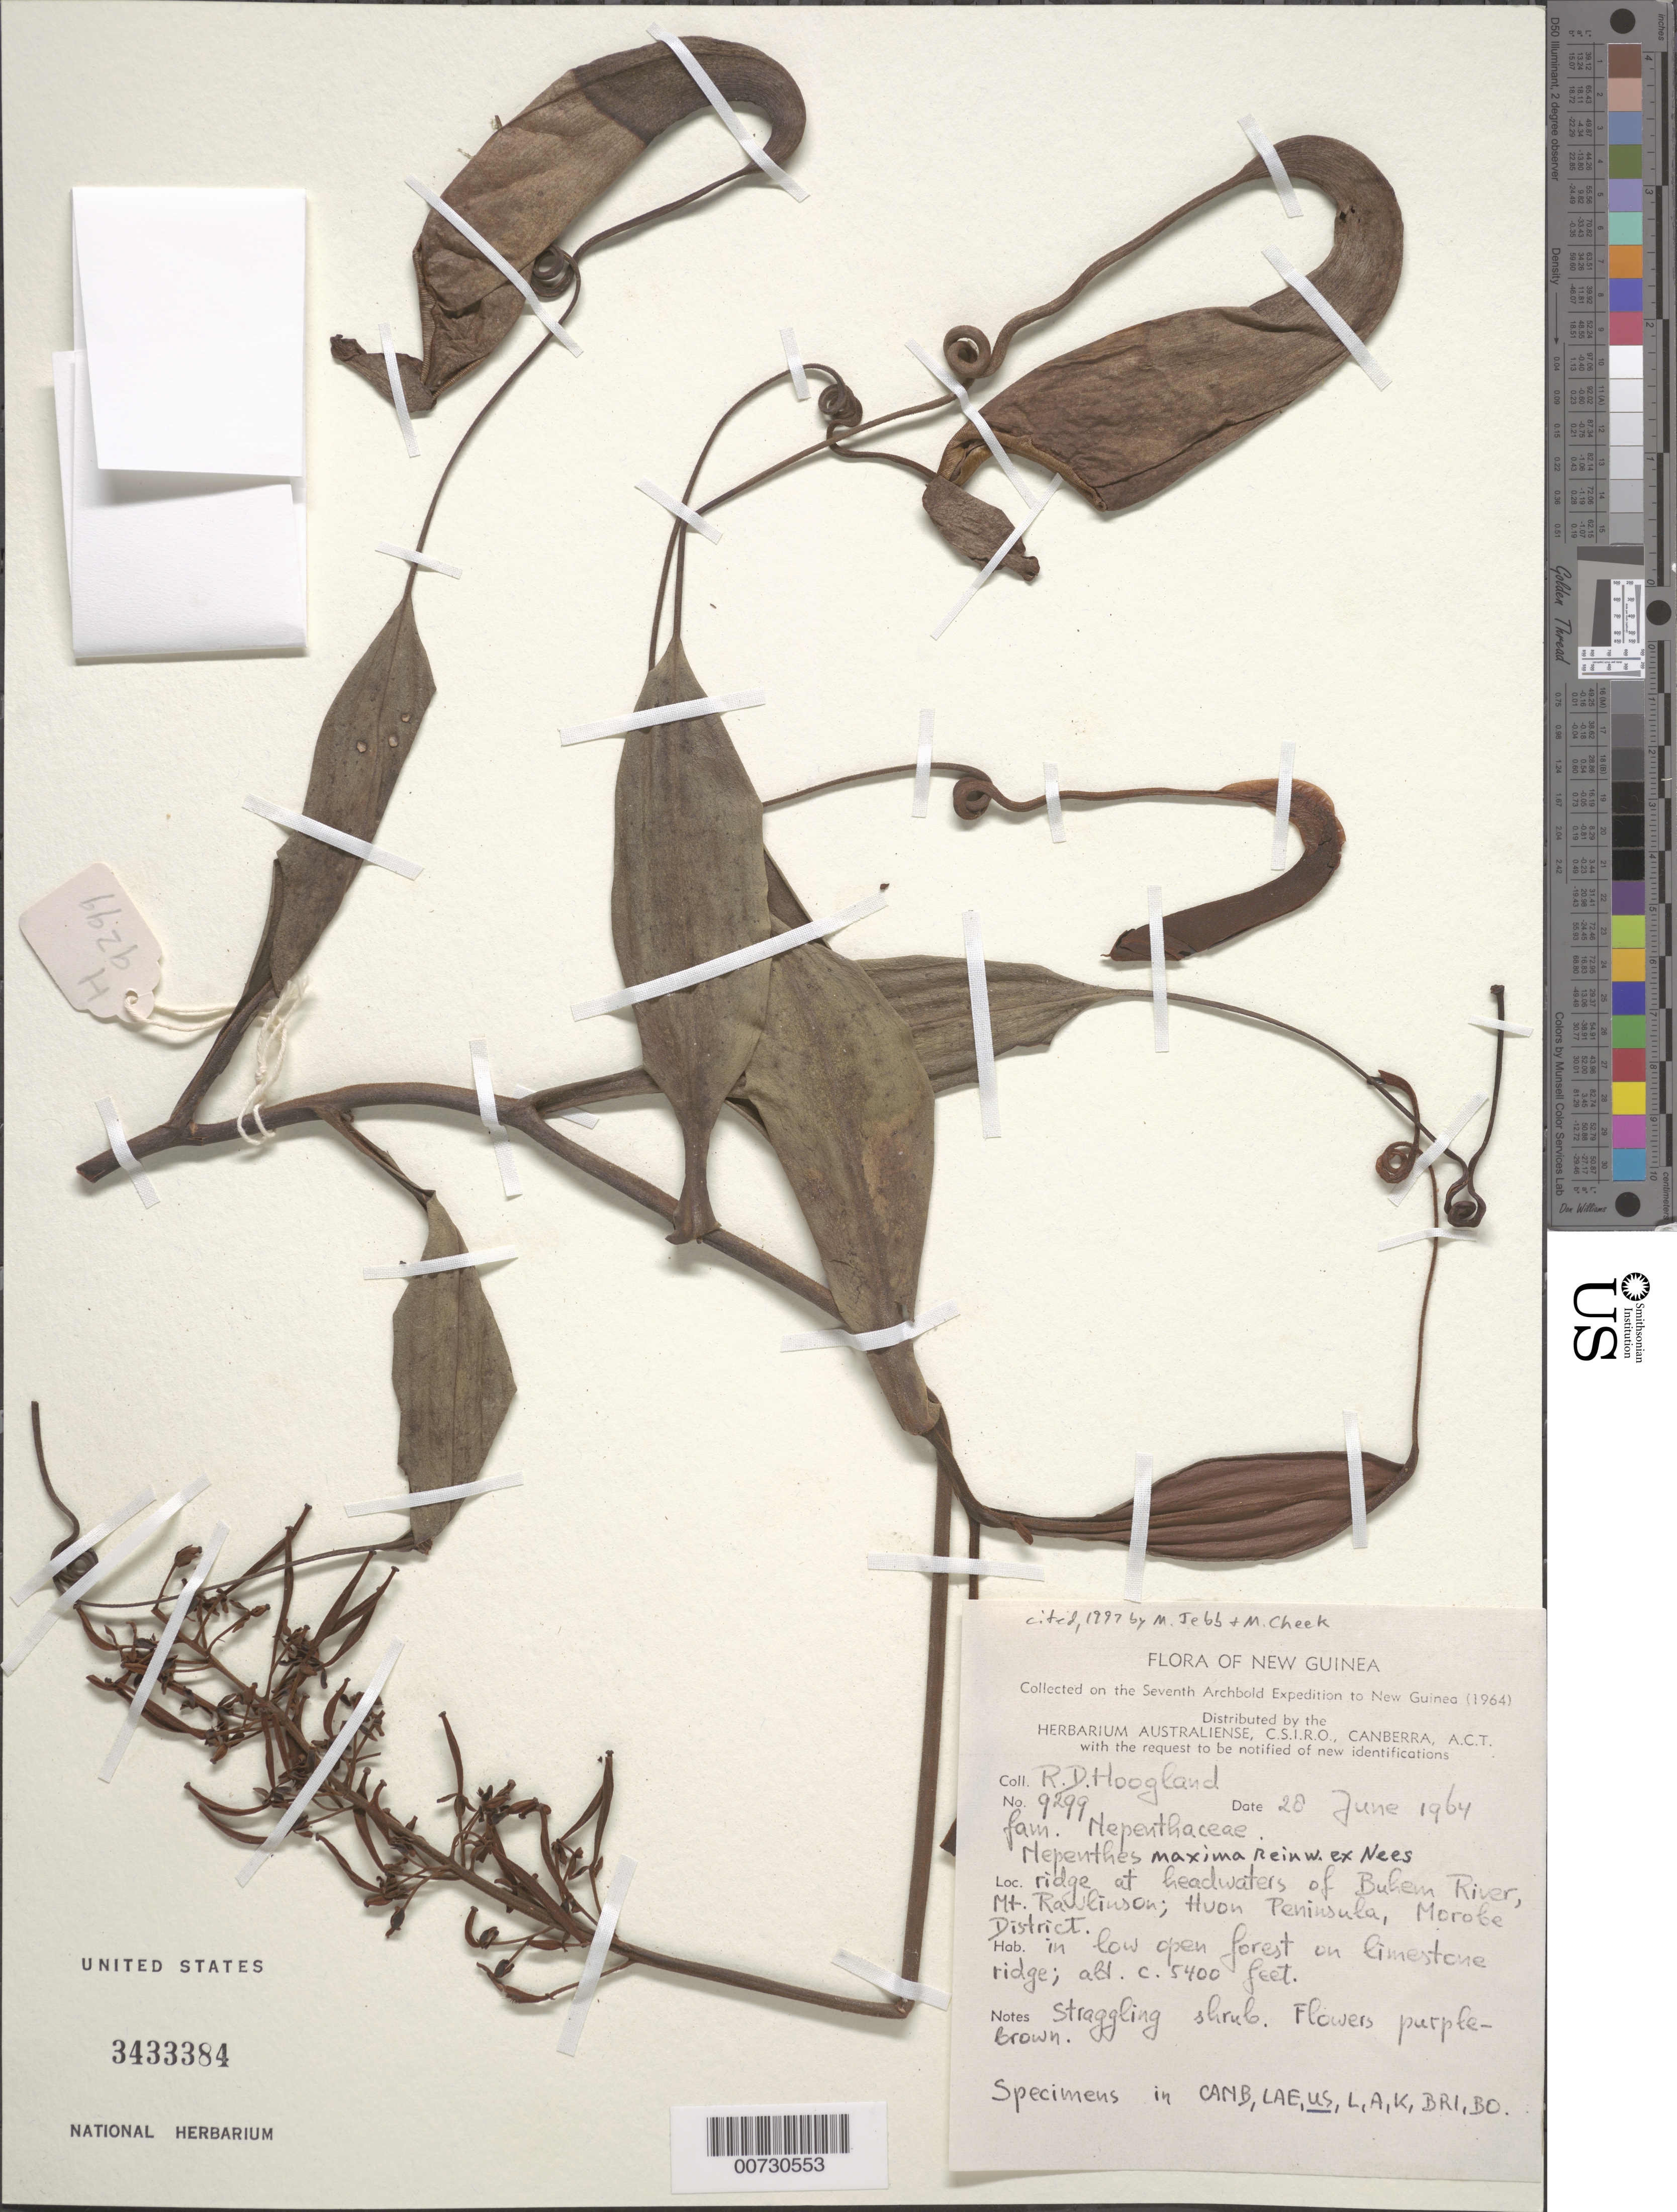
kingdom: Plantae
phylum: Tracheophyta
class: Magnoliopsida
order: Caryophyllales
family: Nepenthaceae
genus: Nepenthes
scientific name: Nepenthes maxima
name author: Reinw. ex Nees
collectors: R. D. Hoogland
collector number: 9299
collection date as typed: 20 Jun 1964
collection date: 1964-06-20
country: Papua New Guinea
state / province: Morobe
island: New Guinea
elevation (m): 1646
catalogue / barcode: US 3433384